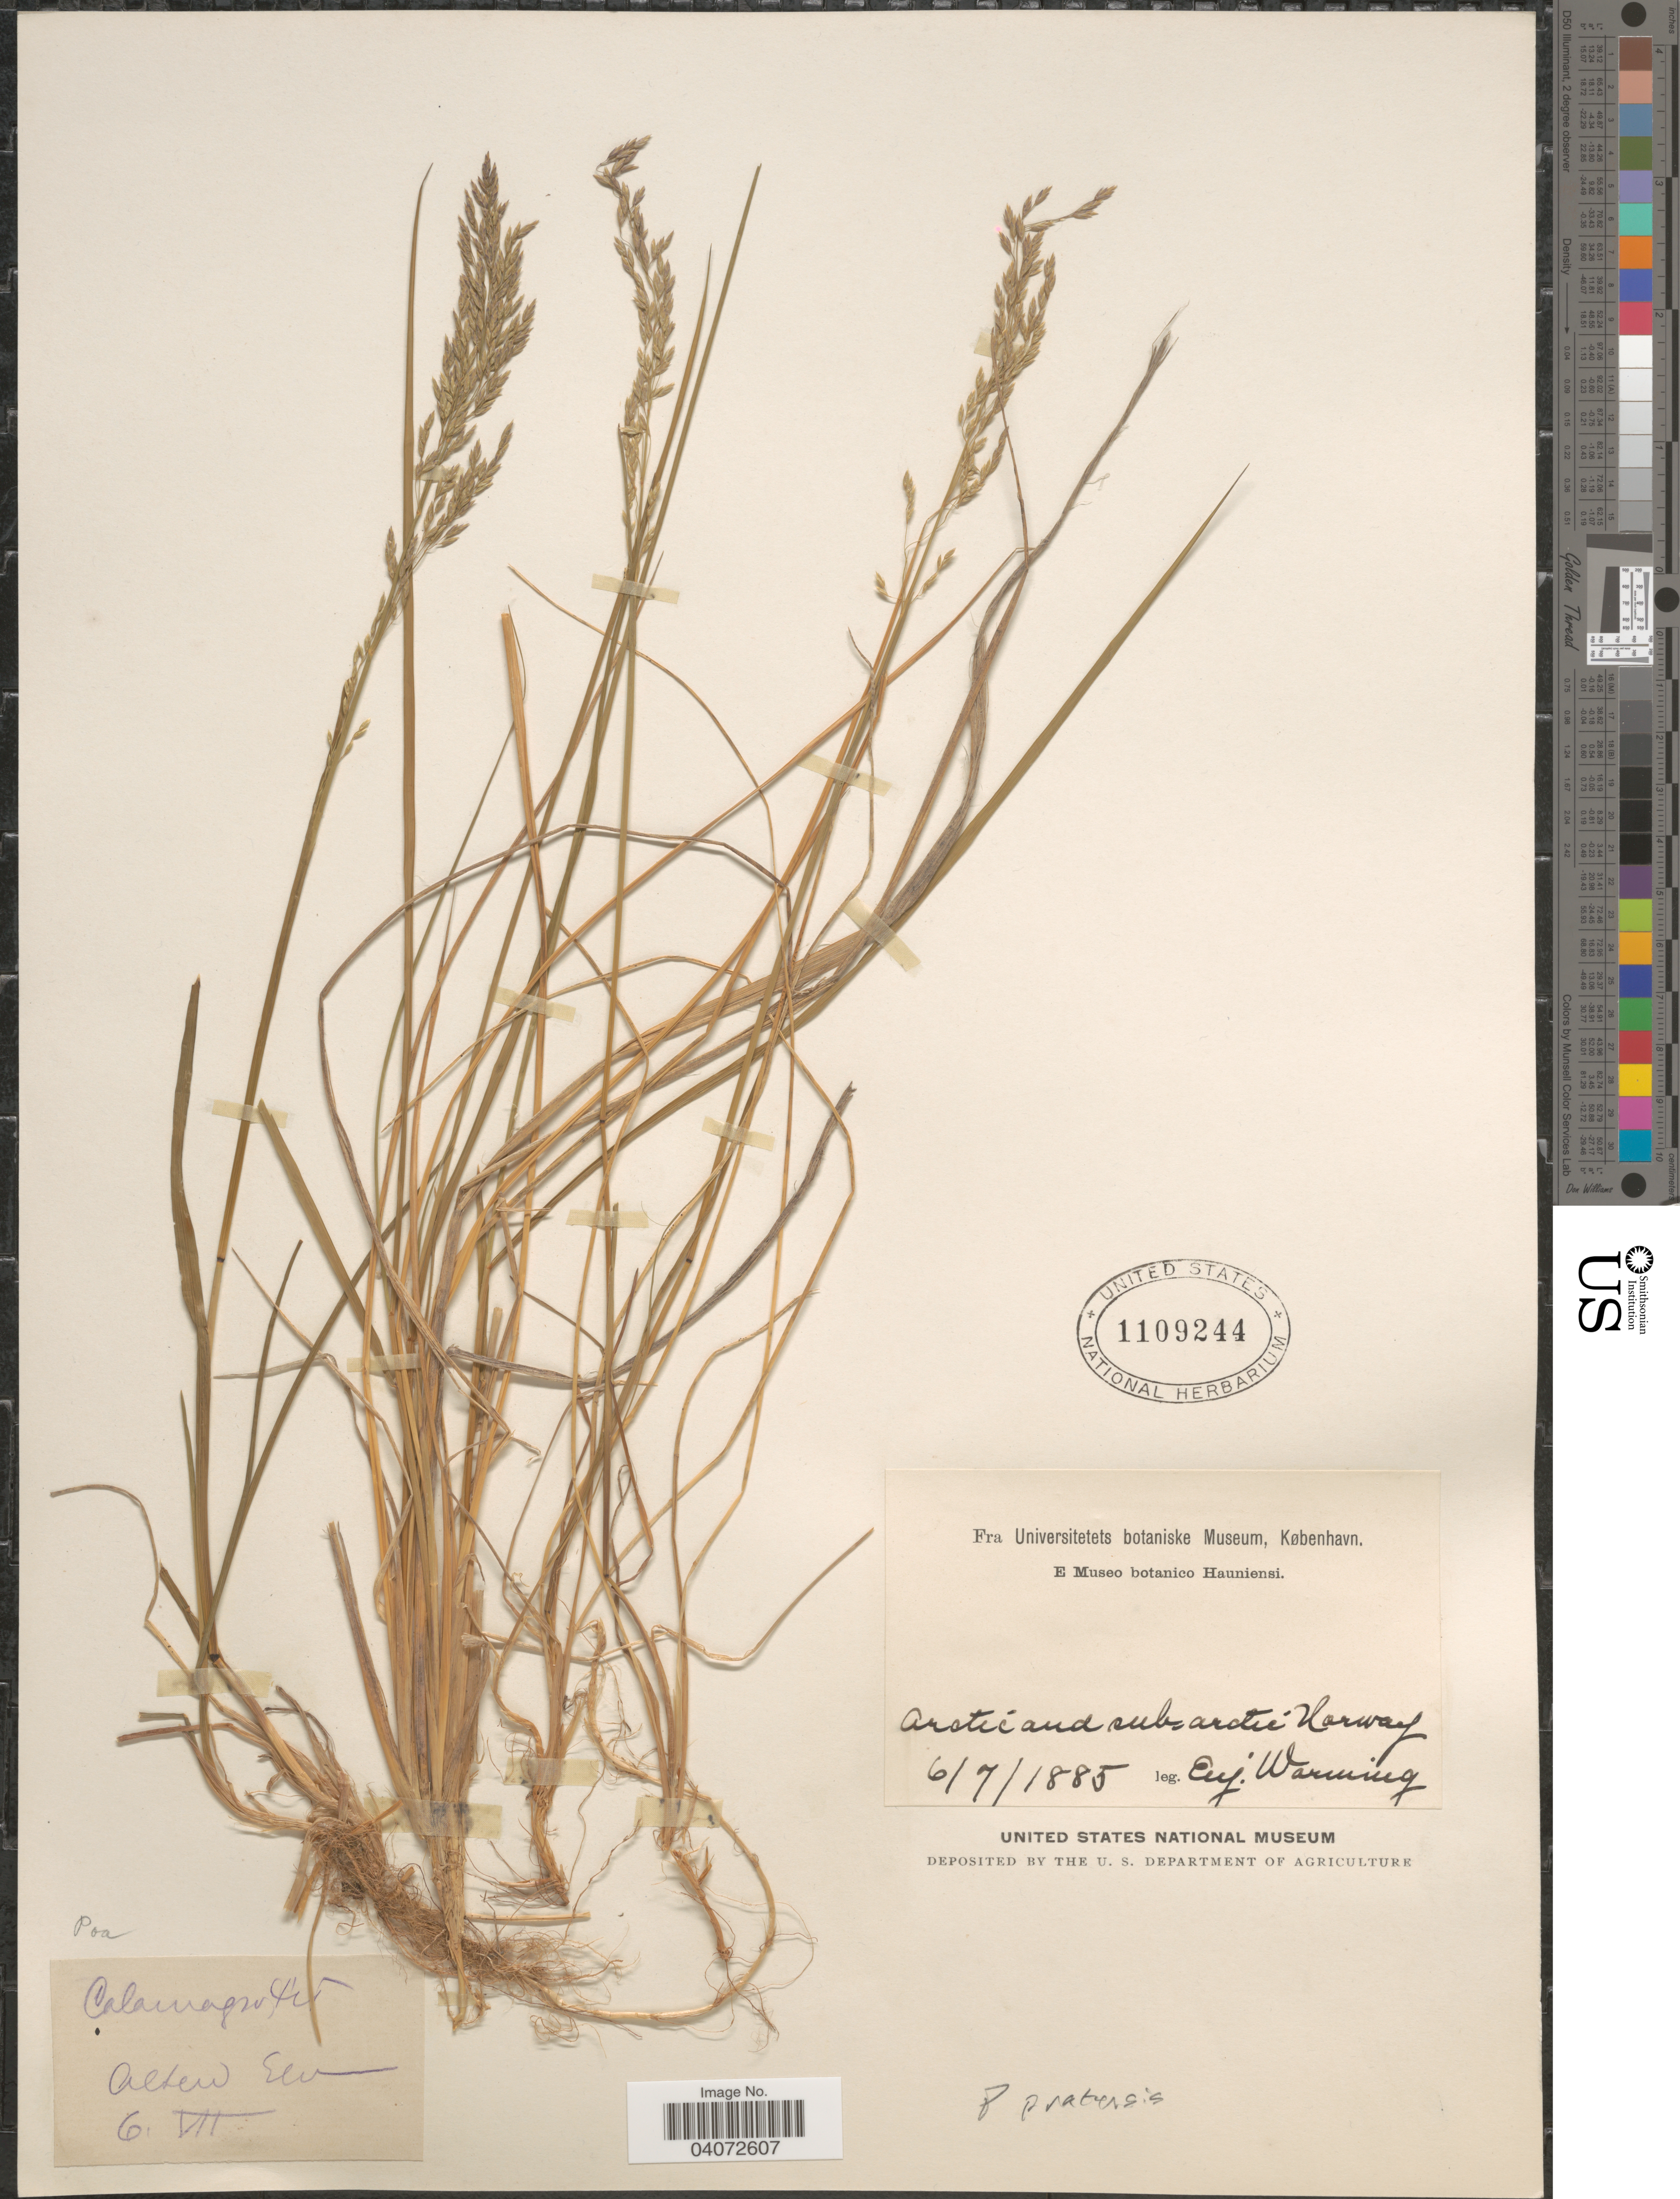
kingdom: Plantae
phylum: Tracheophyta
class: Liliopsida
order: Poales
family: Poaceae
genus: Poa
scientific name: Poa pratensis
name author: L.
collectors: E. Warming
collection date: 1885-07-06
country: Norway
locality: Arctic and sub. arctic Norway.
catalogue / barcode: US 1109244